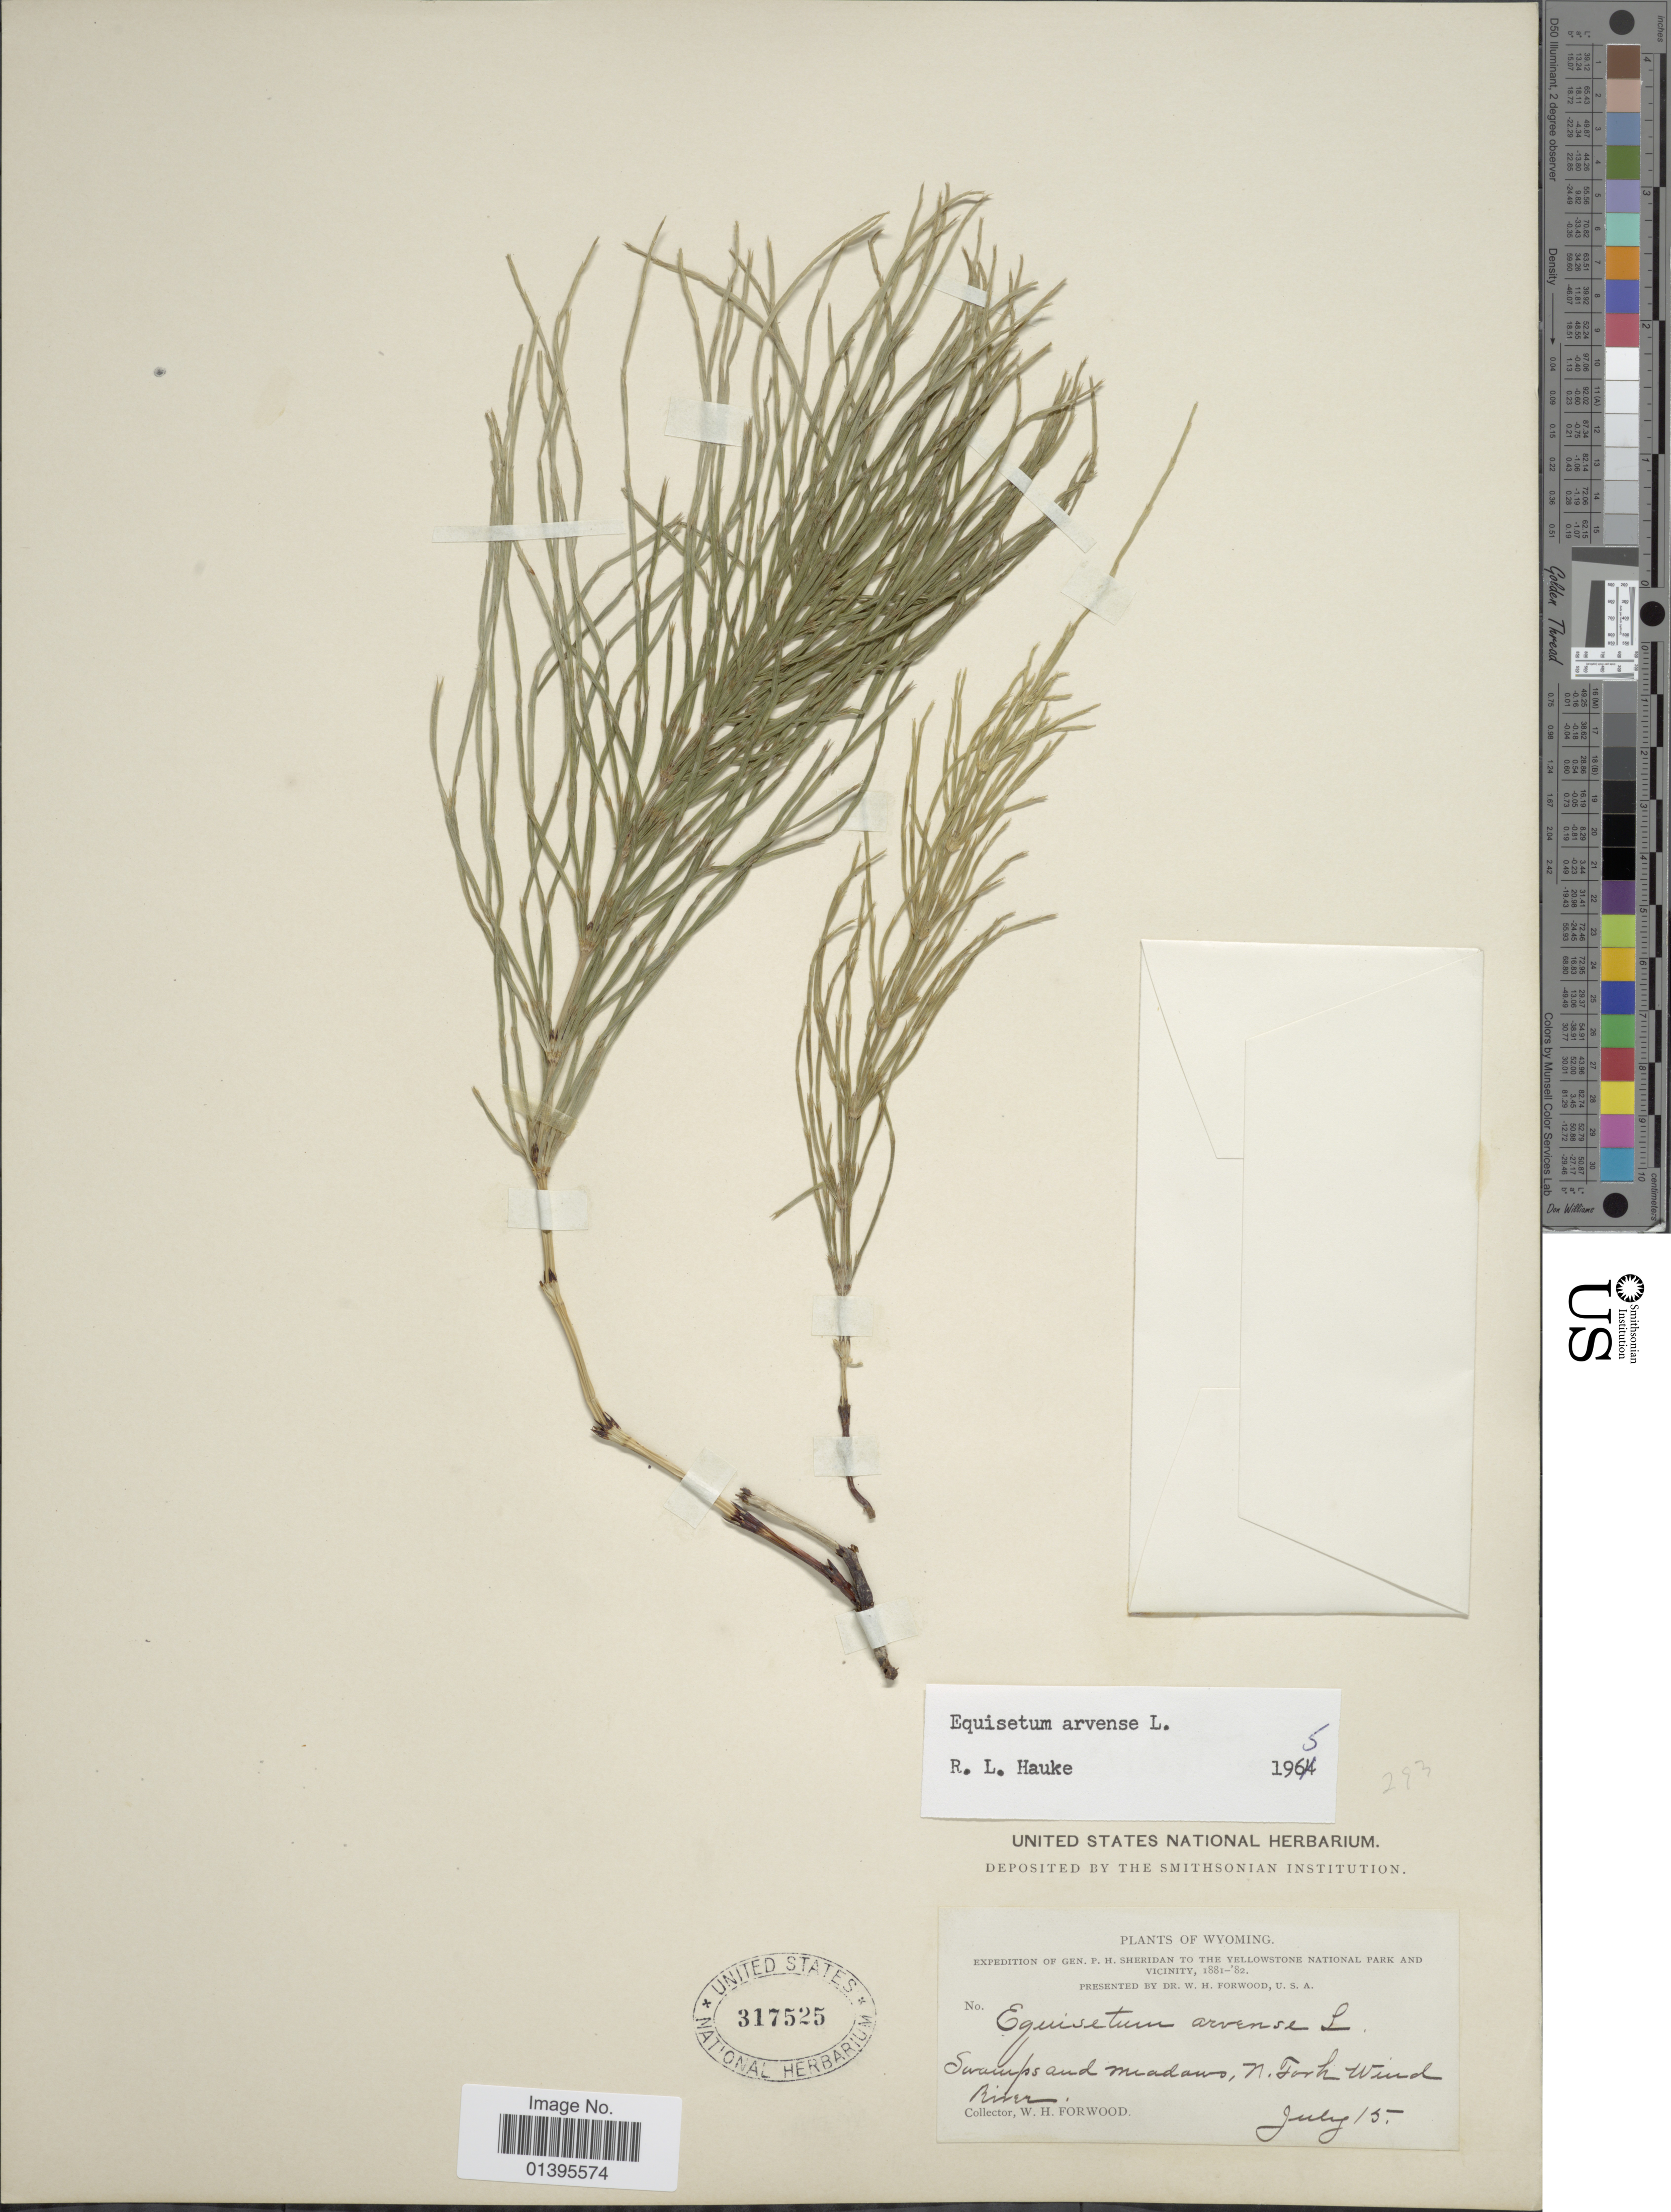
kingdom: Plantae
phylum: Tracheophyta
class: Polypodiopsida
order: Equisetales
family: Equisetaceae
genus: Equisetum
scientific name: Equisetum arvense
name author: L.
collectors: W. Forwood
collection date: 1881-07-15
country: United States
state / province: Wyoming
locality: N. Fork Wind River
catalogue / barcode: US 317525